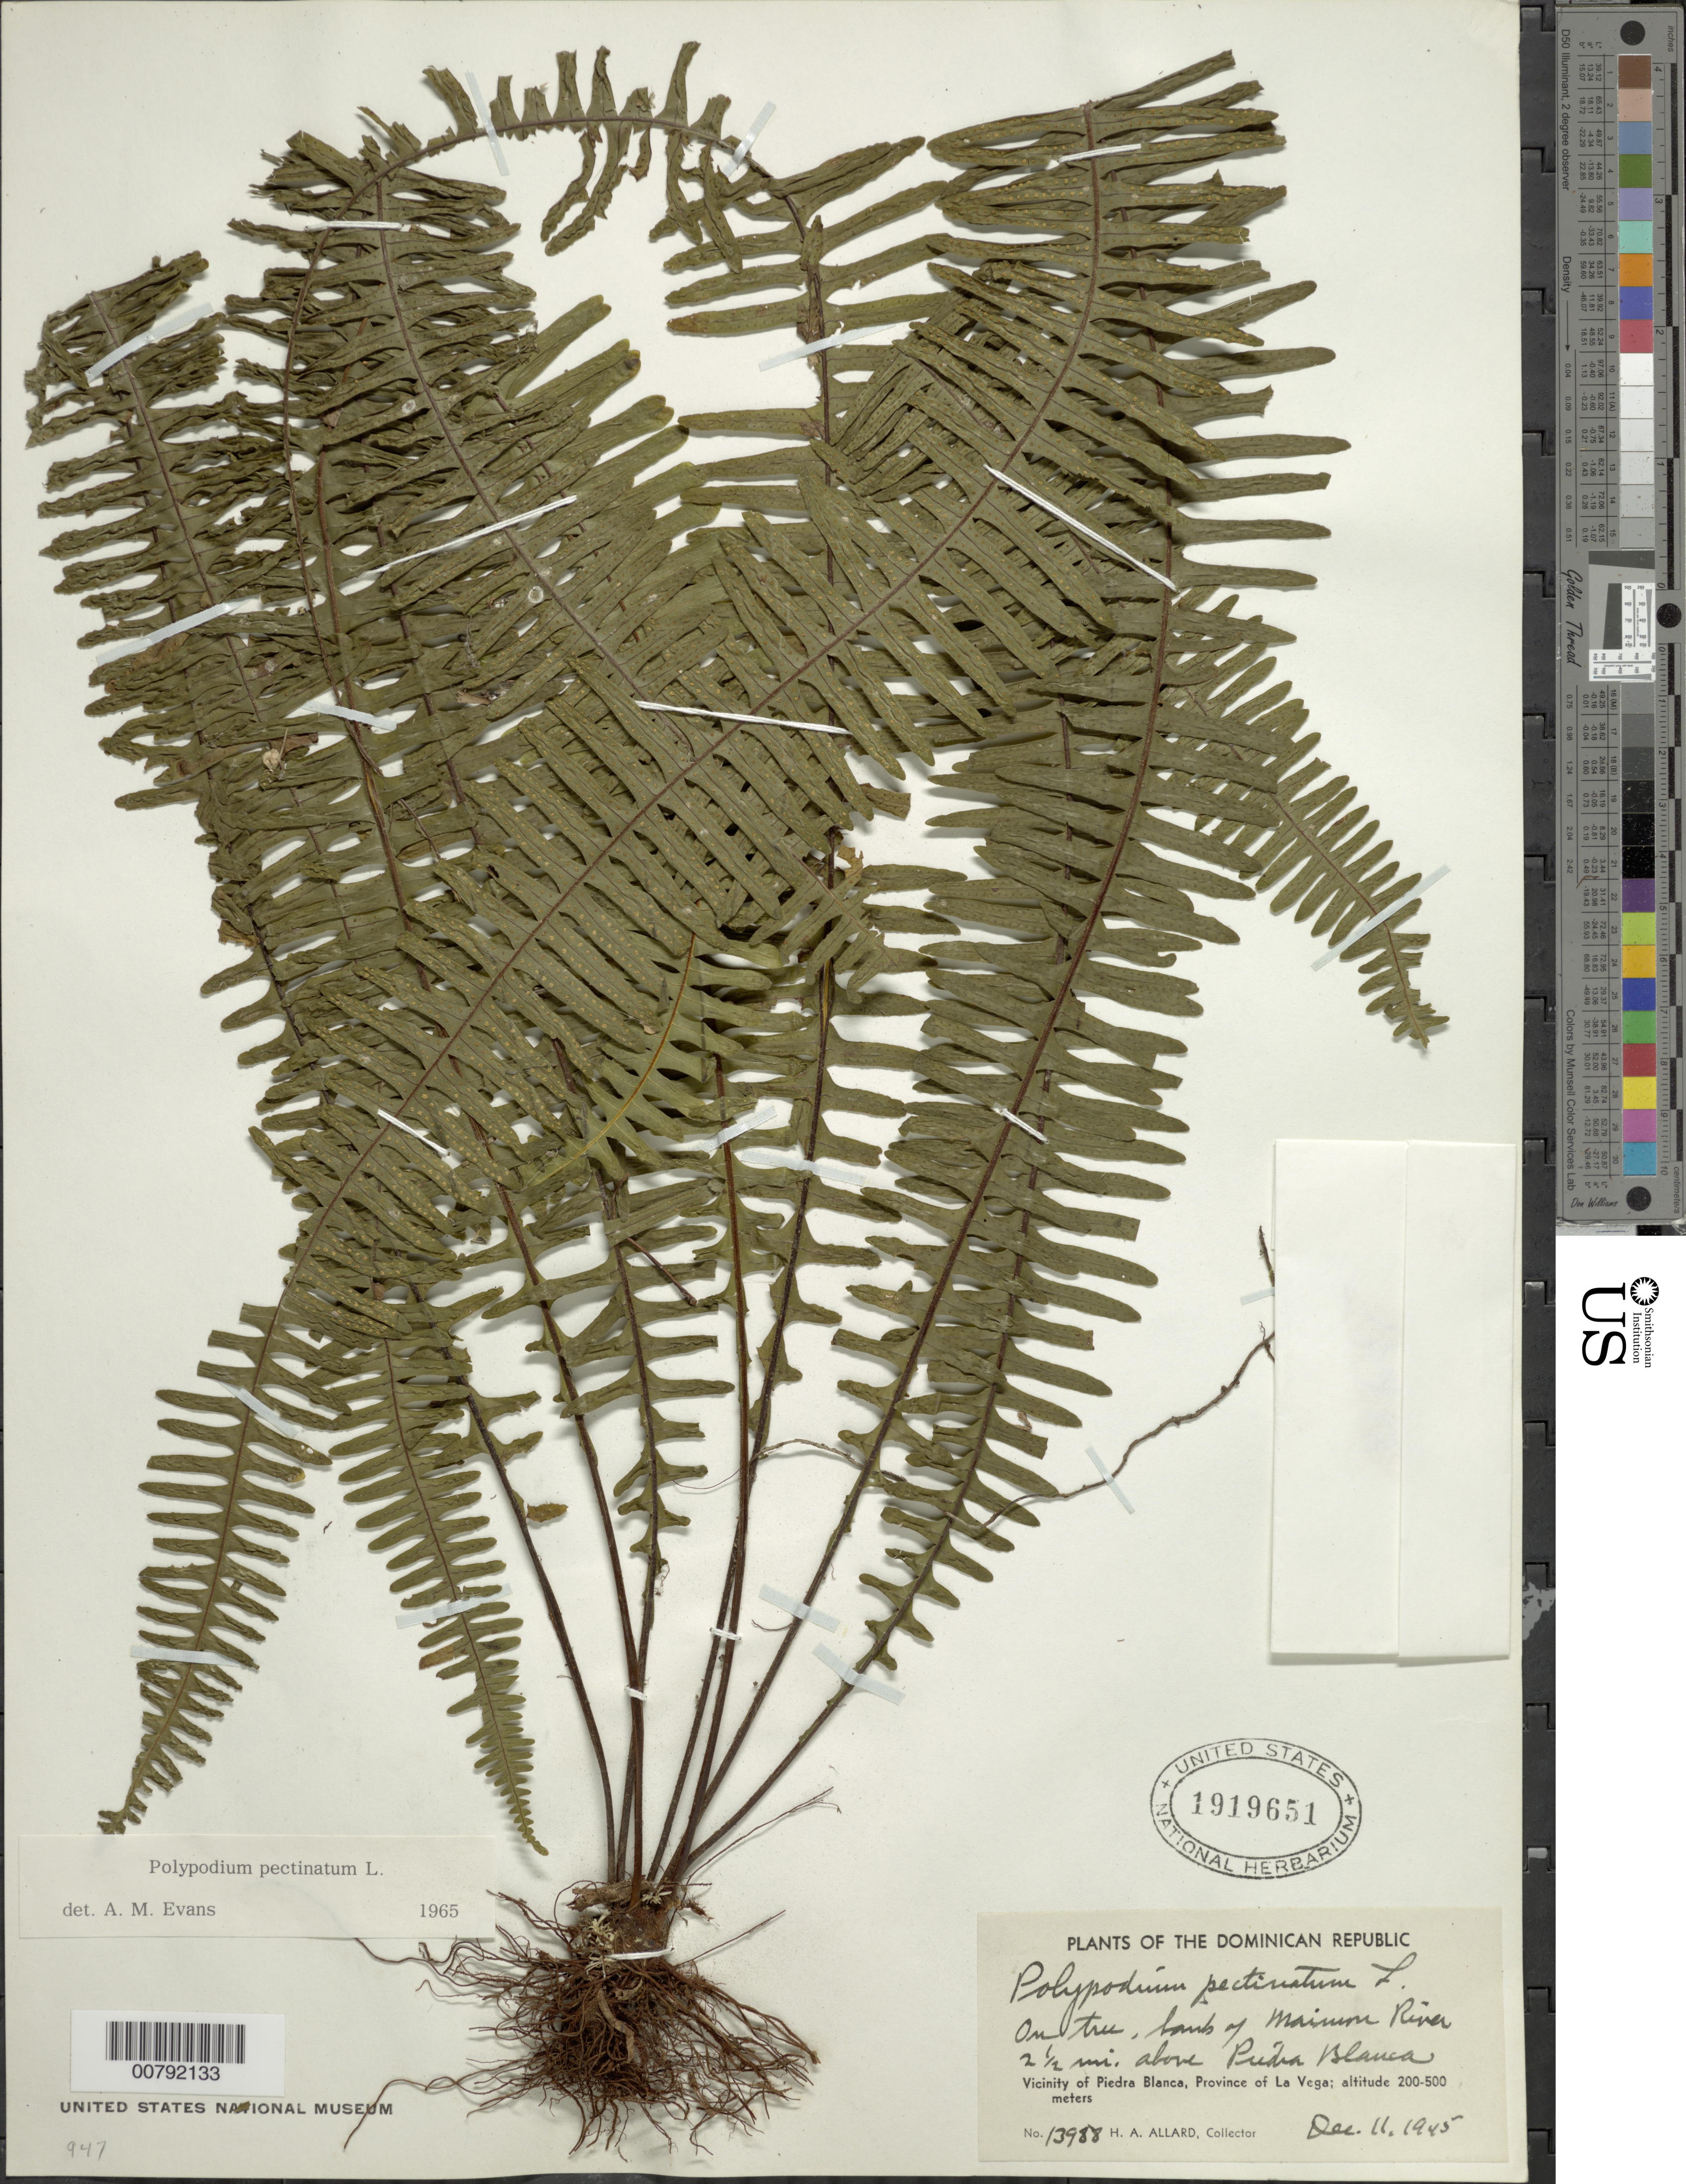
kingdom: Plantae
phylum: Tracheophyta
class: Polypodiopsida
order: Polypodiales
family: Polypodiaceae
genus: Pecluma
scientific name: Pecluma pectinata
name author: (L.) M.G. Price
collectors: H. A. Allard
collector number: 13988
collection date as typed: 11 Dec 1945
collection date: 1945-12-11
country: Dominican Republic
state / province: La Vega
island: Hispaniola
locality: Piedra Blanca, trail on bank of Maimon R., 2.5 miles above Piedra Blanca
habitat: On tree, riverbank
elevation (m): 200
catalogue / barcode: US 1919651